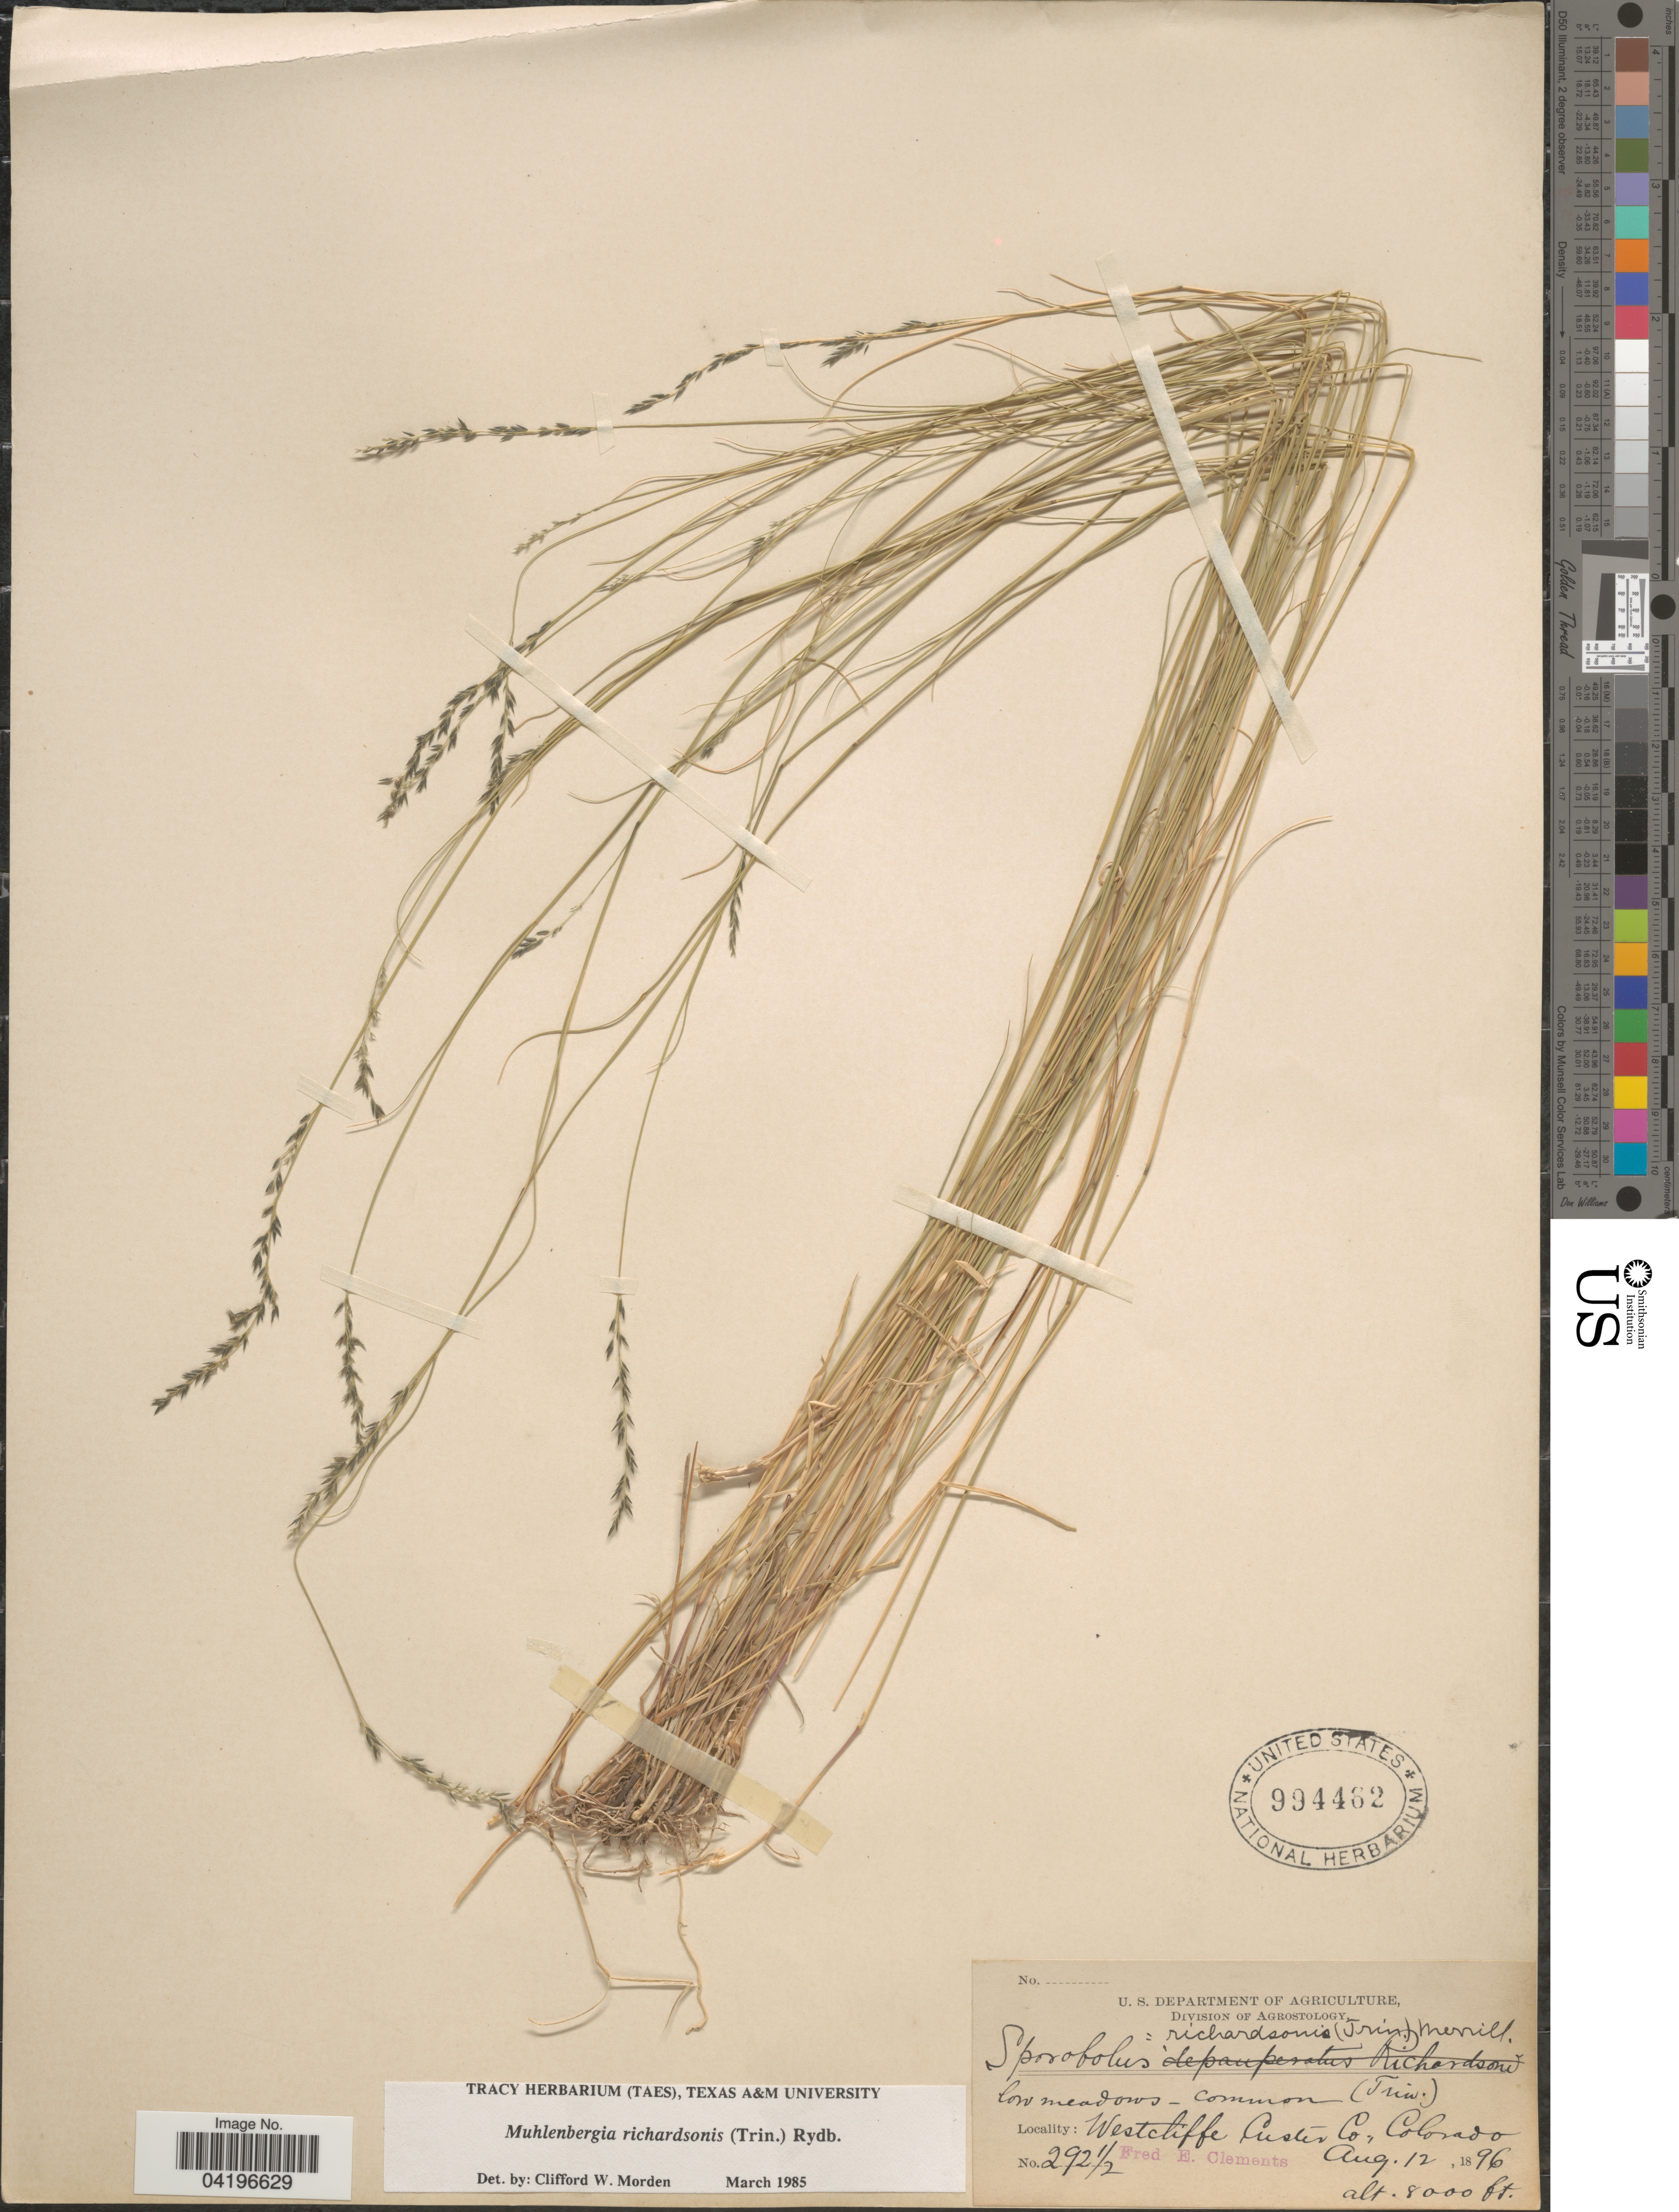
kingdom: Plantae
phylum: Tracheophyta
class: Liliopsida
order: Poales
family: Poaceae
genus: Muhlenbergia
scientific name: Muhlenbergia richardsonis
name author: (Trin.) Rydb.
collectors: F. E. Clements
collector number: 292½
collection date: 1896-08-12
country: United States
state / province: Colorado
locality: Westcliffe Custer Co.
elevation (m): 2438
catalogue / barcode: US 994462